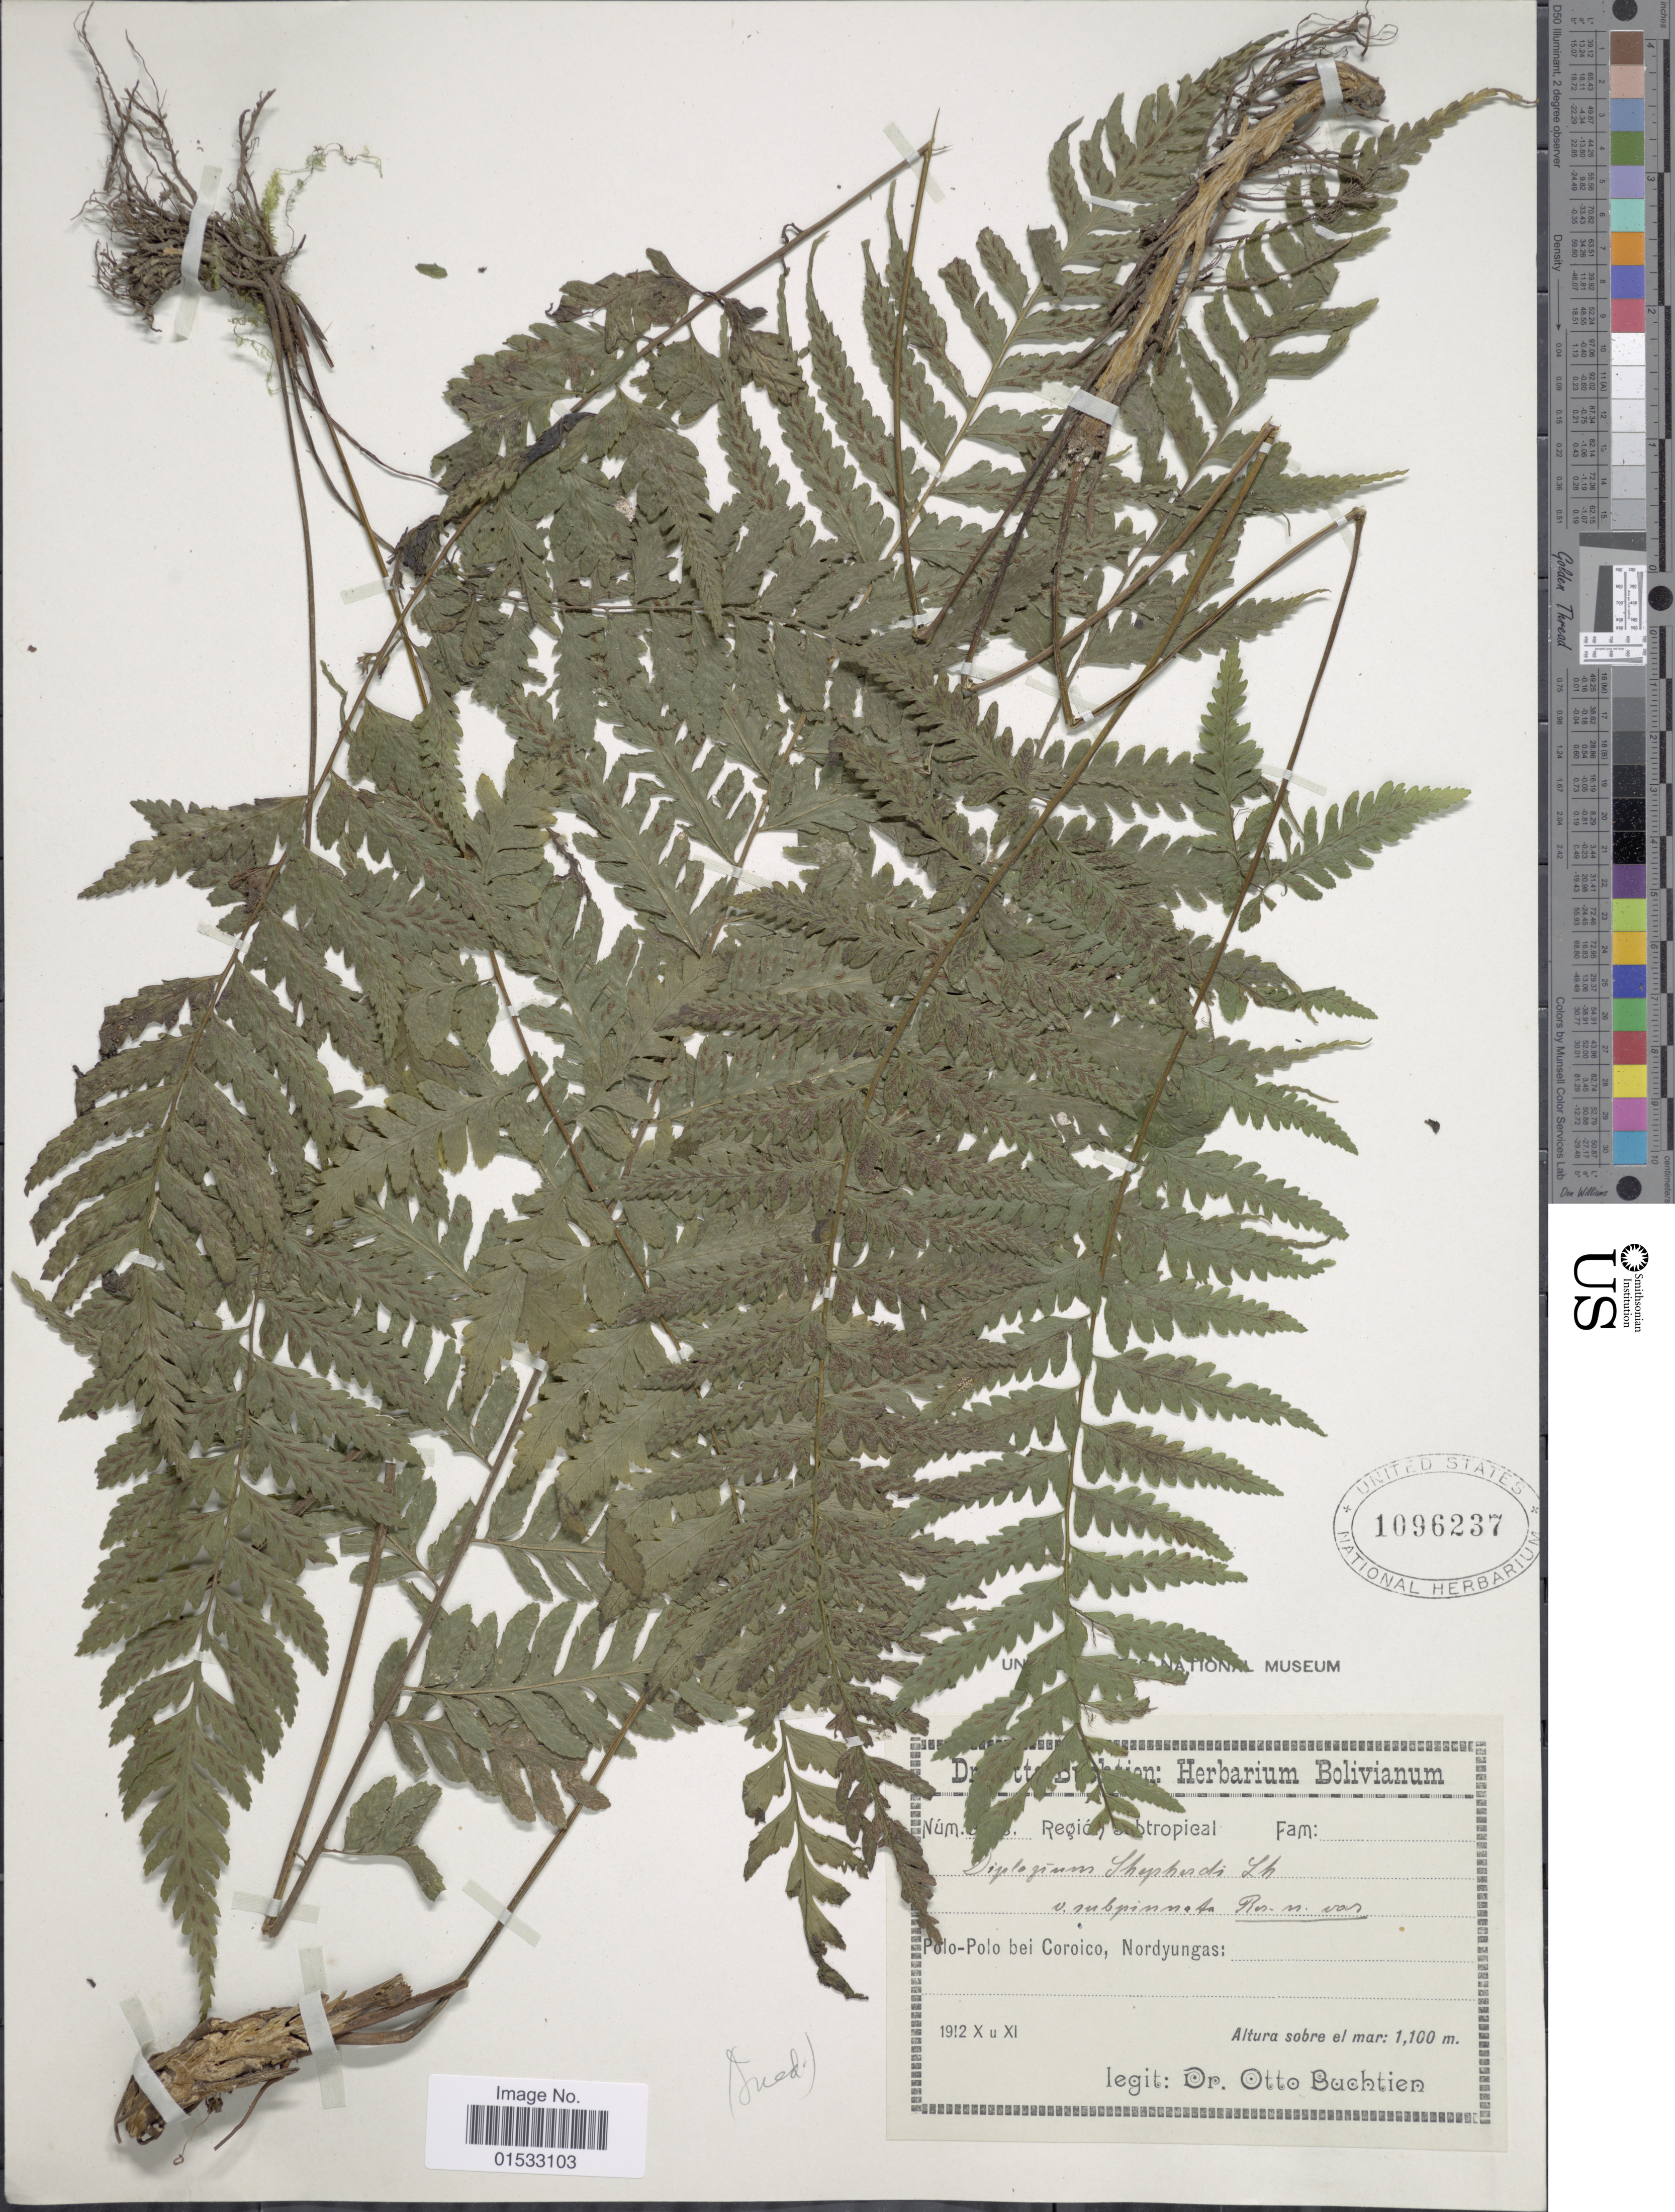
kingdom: Plantae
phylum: Tracheophyta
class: Polypodiopsida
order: Polypodiales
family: Athyriaceae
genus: Diplazium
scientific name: Diplazium stuebelianum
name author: (Hieron.) Stolze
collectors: O. Buchtien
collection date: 1912-10/1912-11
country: Bolivia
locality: Subtropical, Polo- polo bei Coroico, Nordyungas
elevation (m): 1100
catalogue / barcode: US 1096237